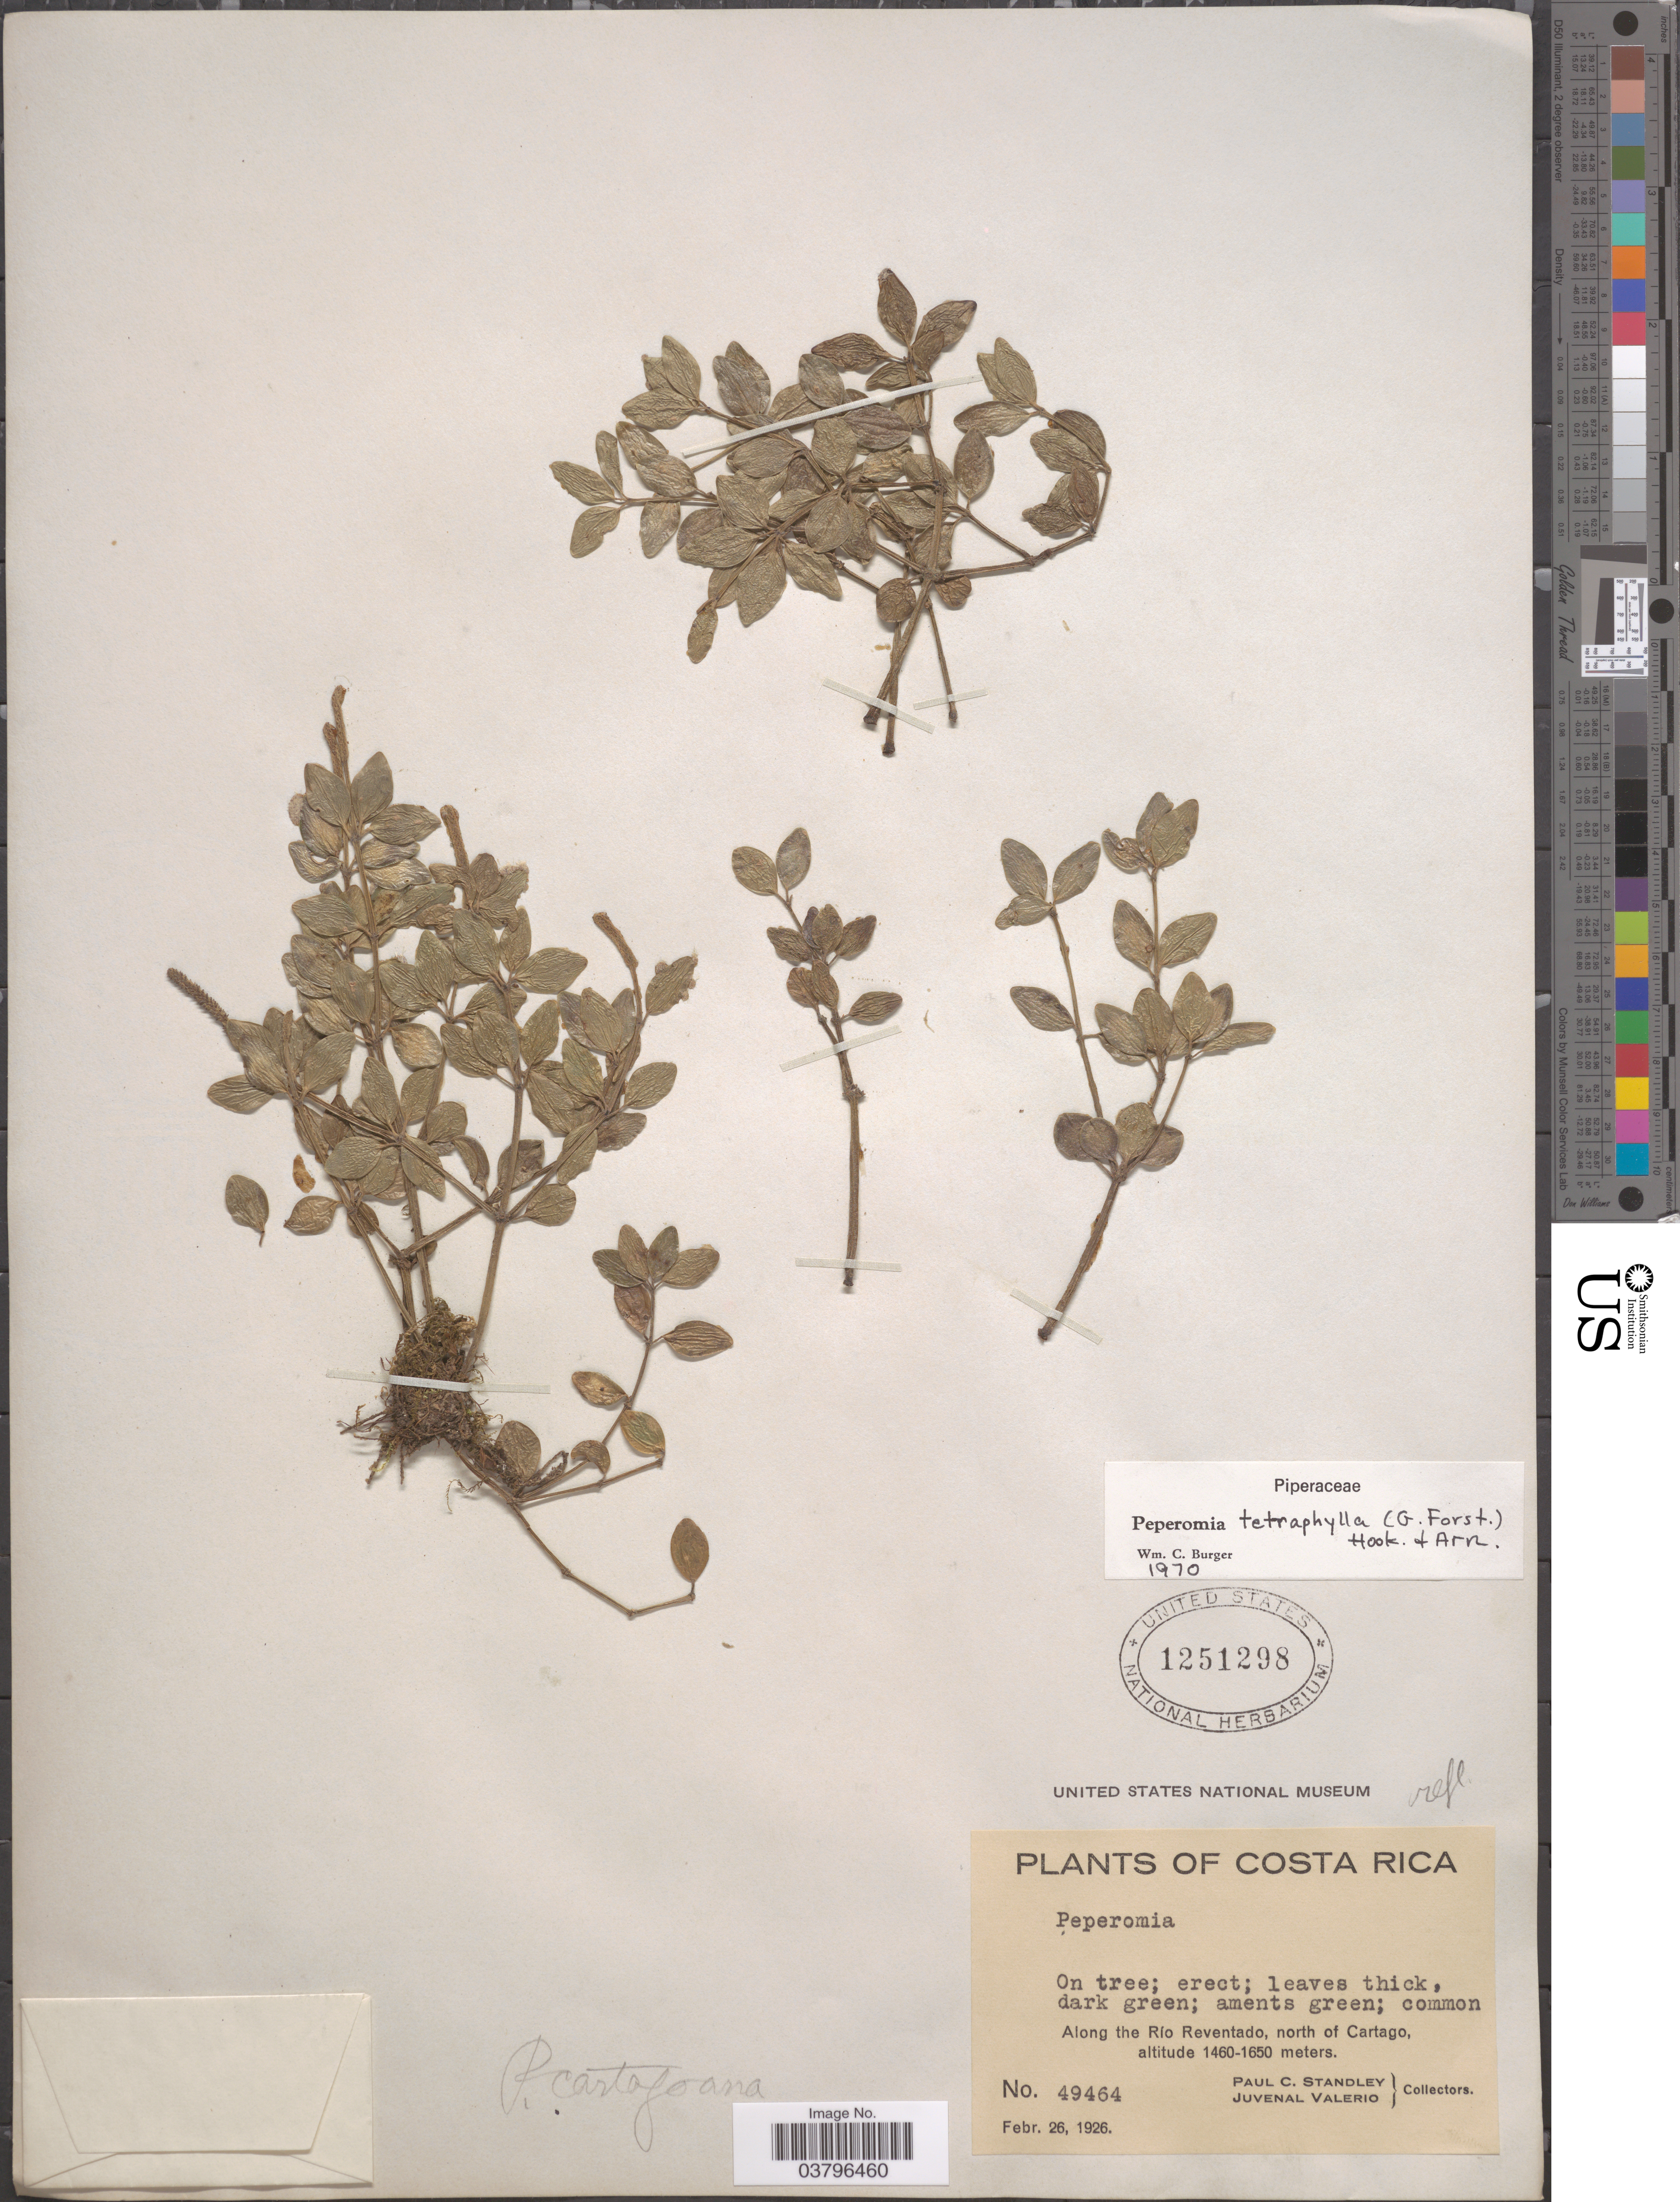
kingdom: Plantae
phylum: Tracheophyta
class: Magnoliopsida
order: Piperales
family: Piperaceae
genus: Peperomia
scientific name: Peperomia tetraphylla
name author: (G. Forst.) Hook. & Arn.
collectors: P. C. Standley & J. Valerio R.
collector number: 49464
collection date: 1926-02-26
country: Costa Rica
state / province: Cartago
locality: Along the Río Reventado, north of Cartago.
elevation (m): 1460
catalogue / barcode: US 1251298